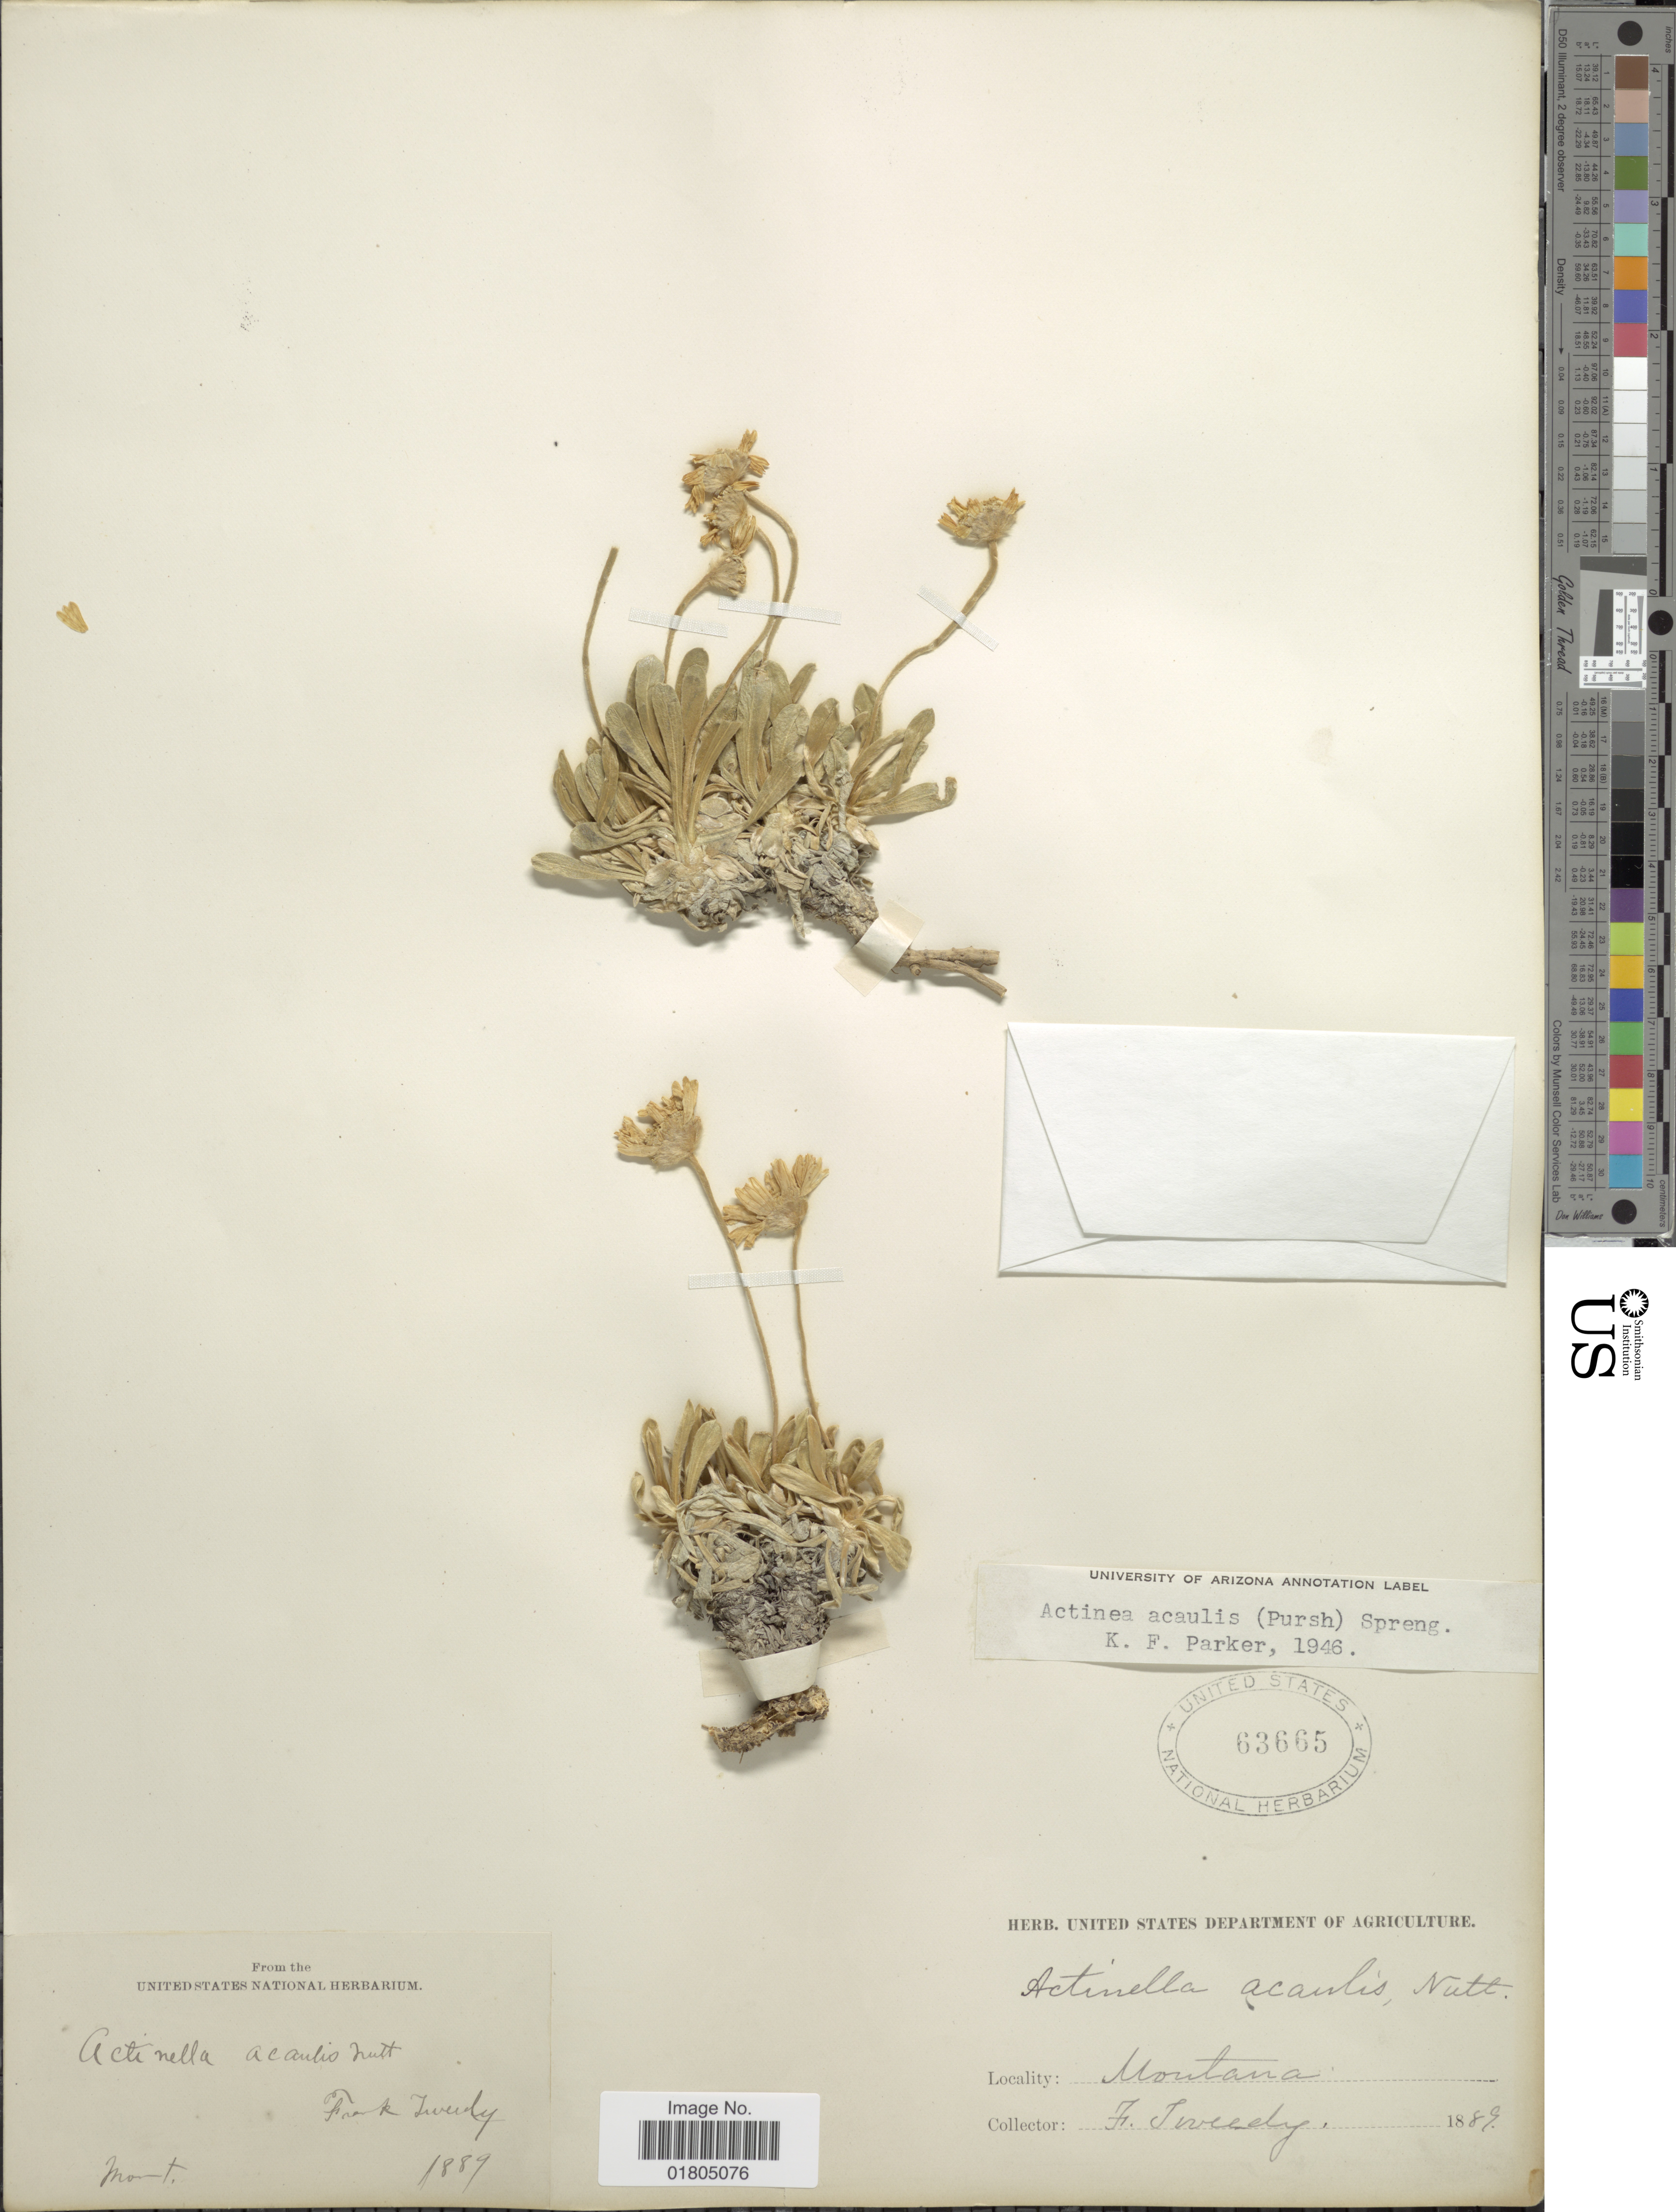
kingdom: Plantae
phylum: Tracheophyta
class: Magnoliopsida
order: Asterales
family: Asteraceae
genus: Actinea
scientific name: Actinea acaulis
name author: (Pursh) Spreng.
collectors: F. Tweedy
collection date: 1889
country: United States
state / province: Montana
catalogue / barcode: US 63665